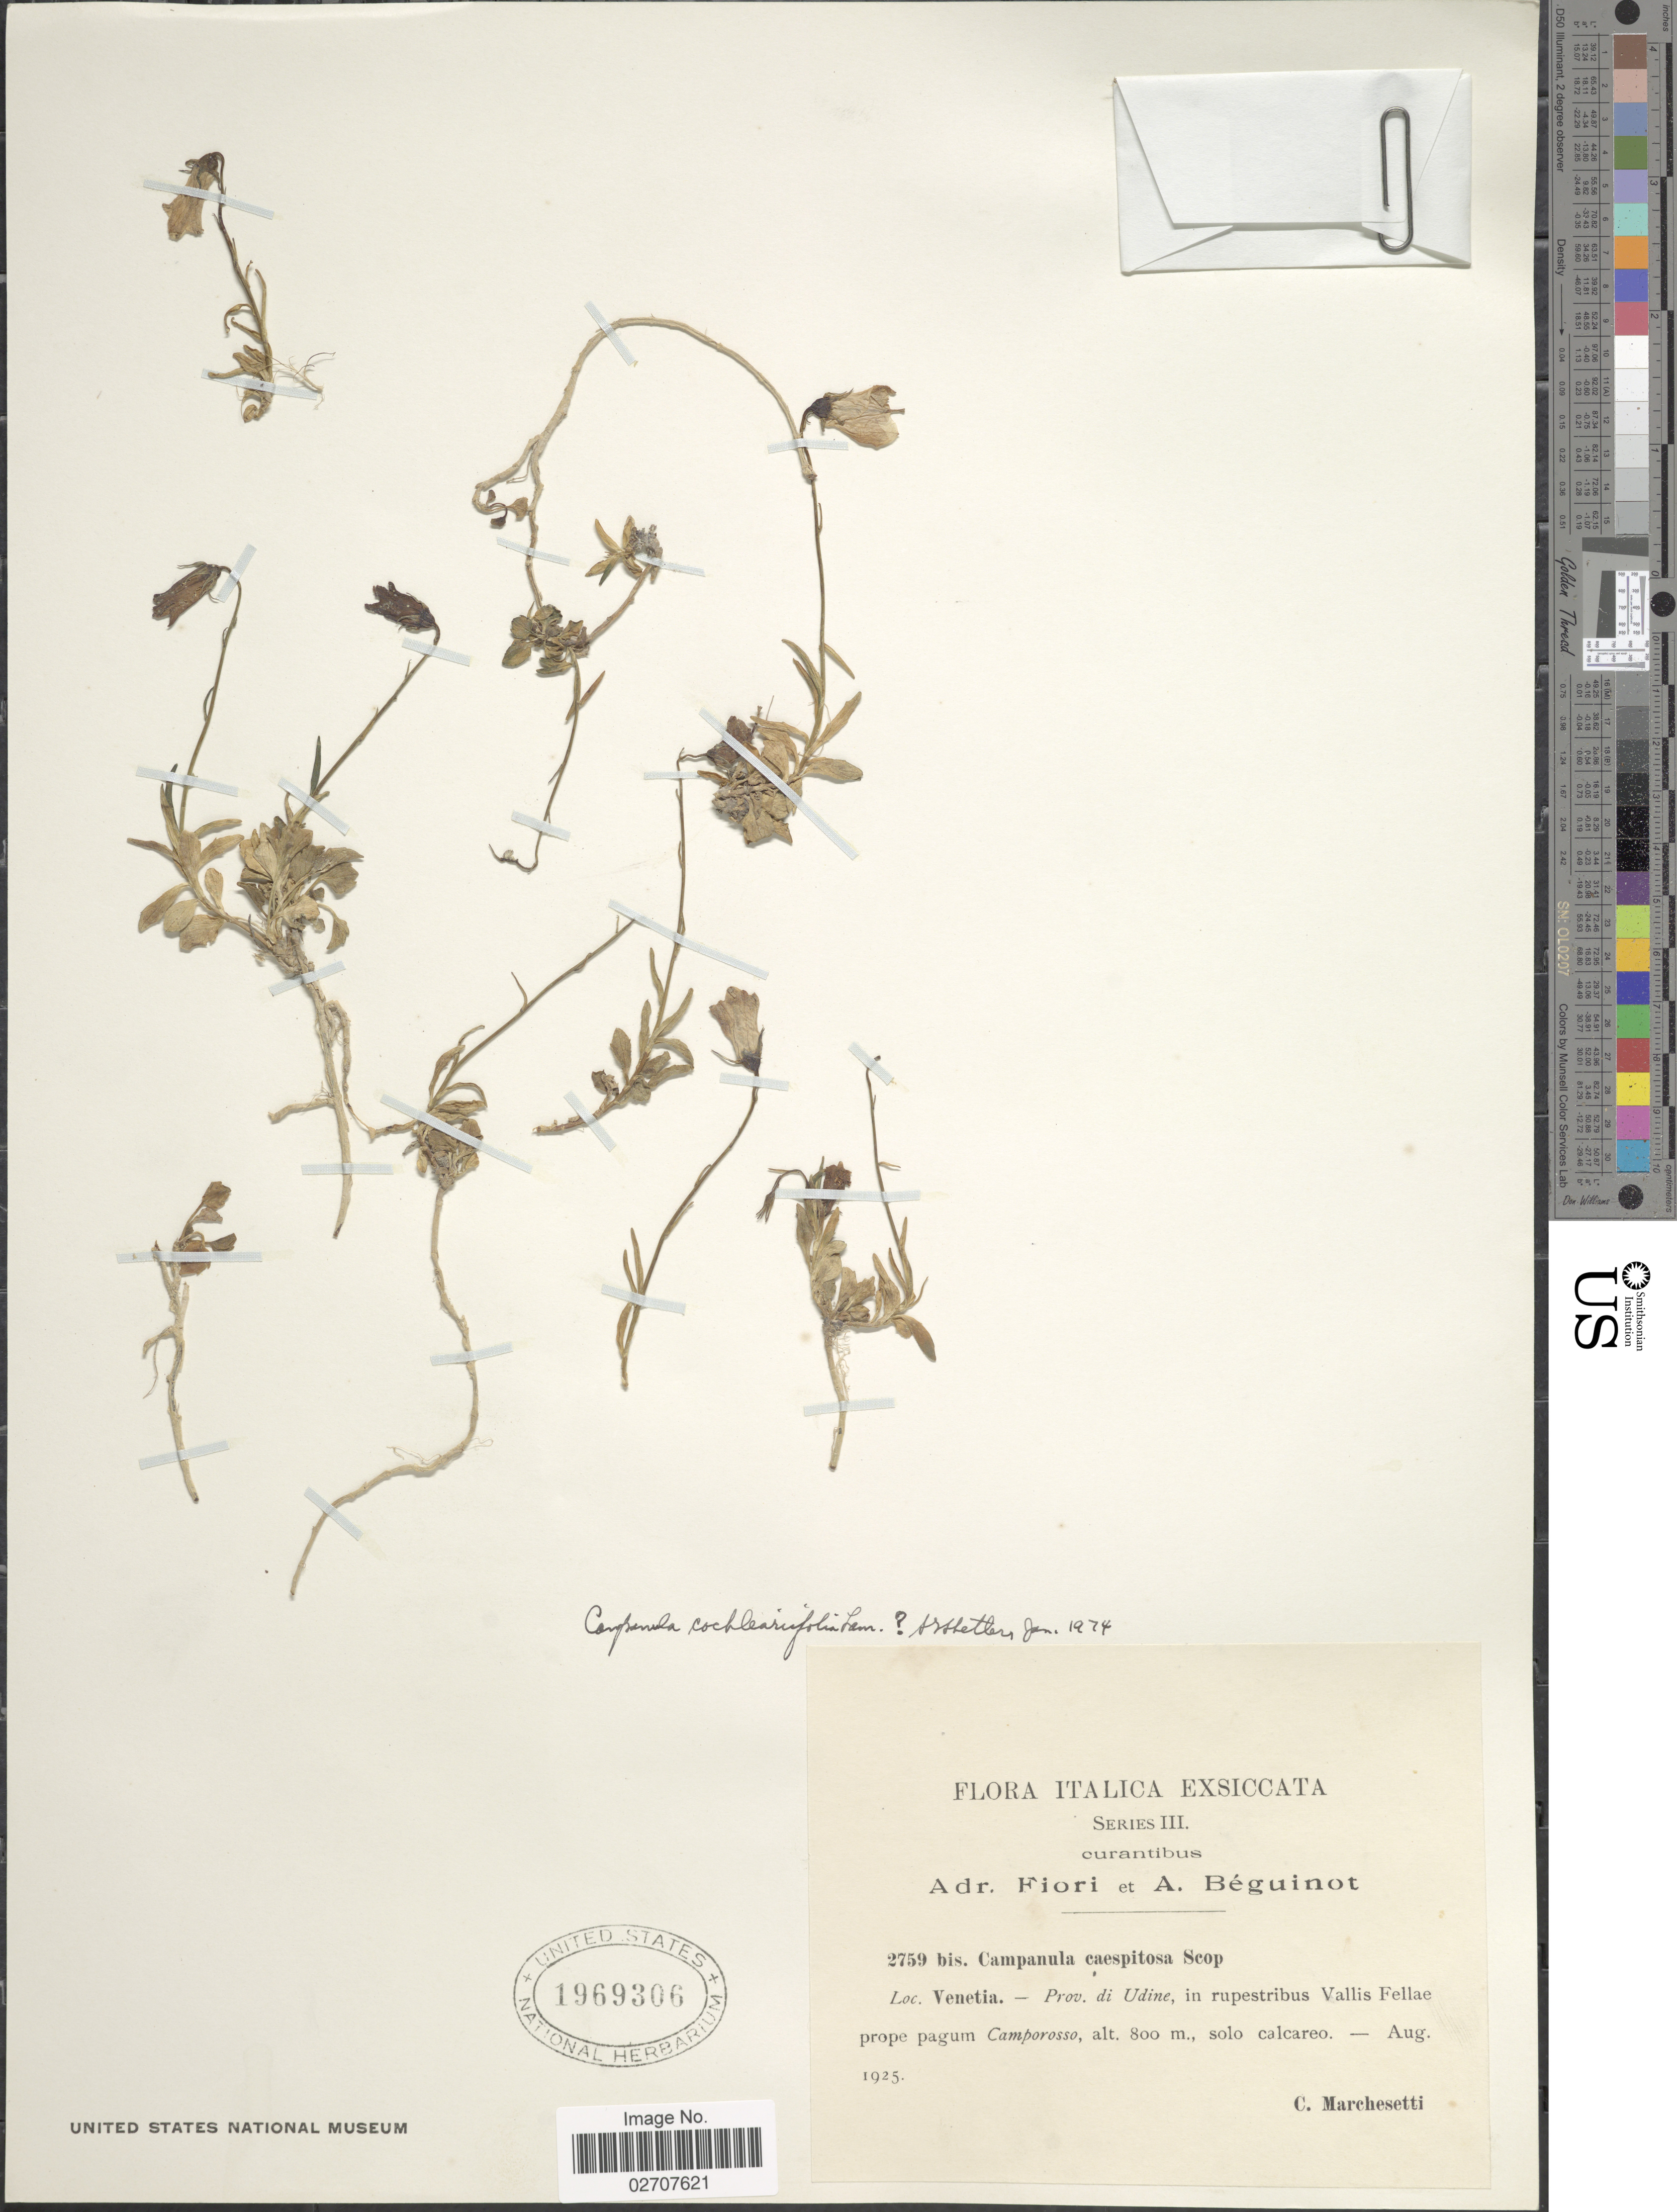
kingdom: Plantae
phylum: Tracheophyta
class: Magnoliopsida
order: Asterales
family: Campanulaceae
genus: Campanula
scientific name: Campanula cochleariifolia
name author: Lam.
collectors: C. Marchesetti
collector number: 2759 bis.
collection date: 1925-08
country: Italy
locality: Venetia. - Prov. di Udine, in rupestribus Vallis Fellae prope pagum Camporosso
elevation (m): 800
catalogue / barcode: US 1969306